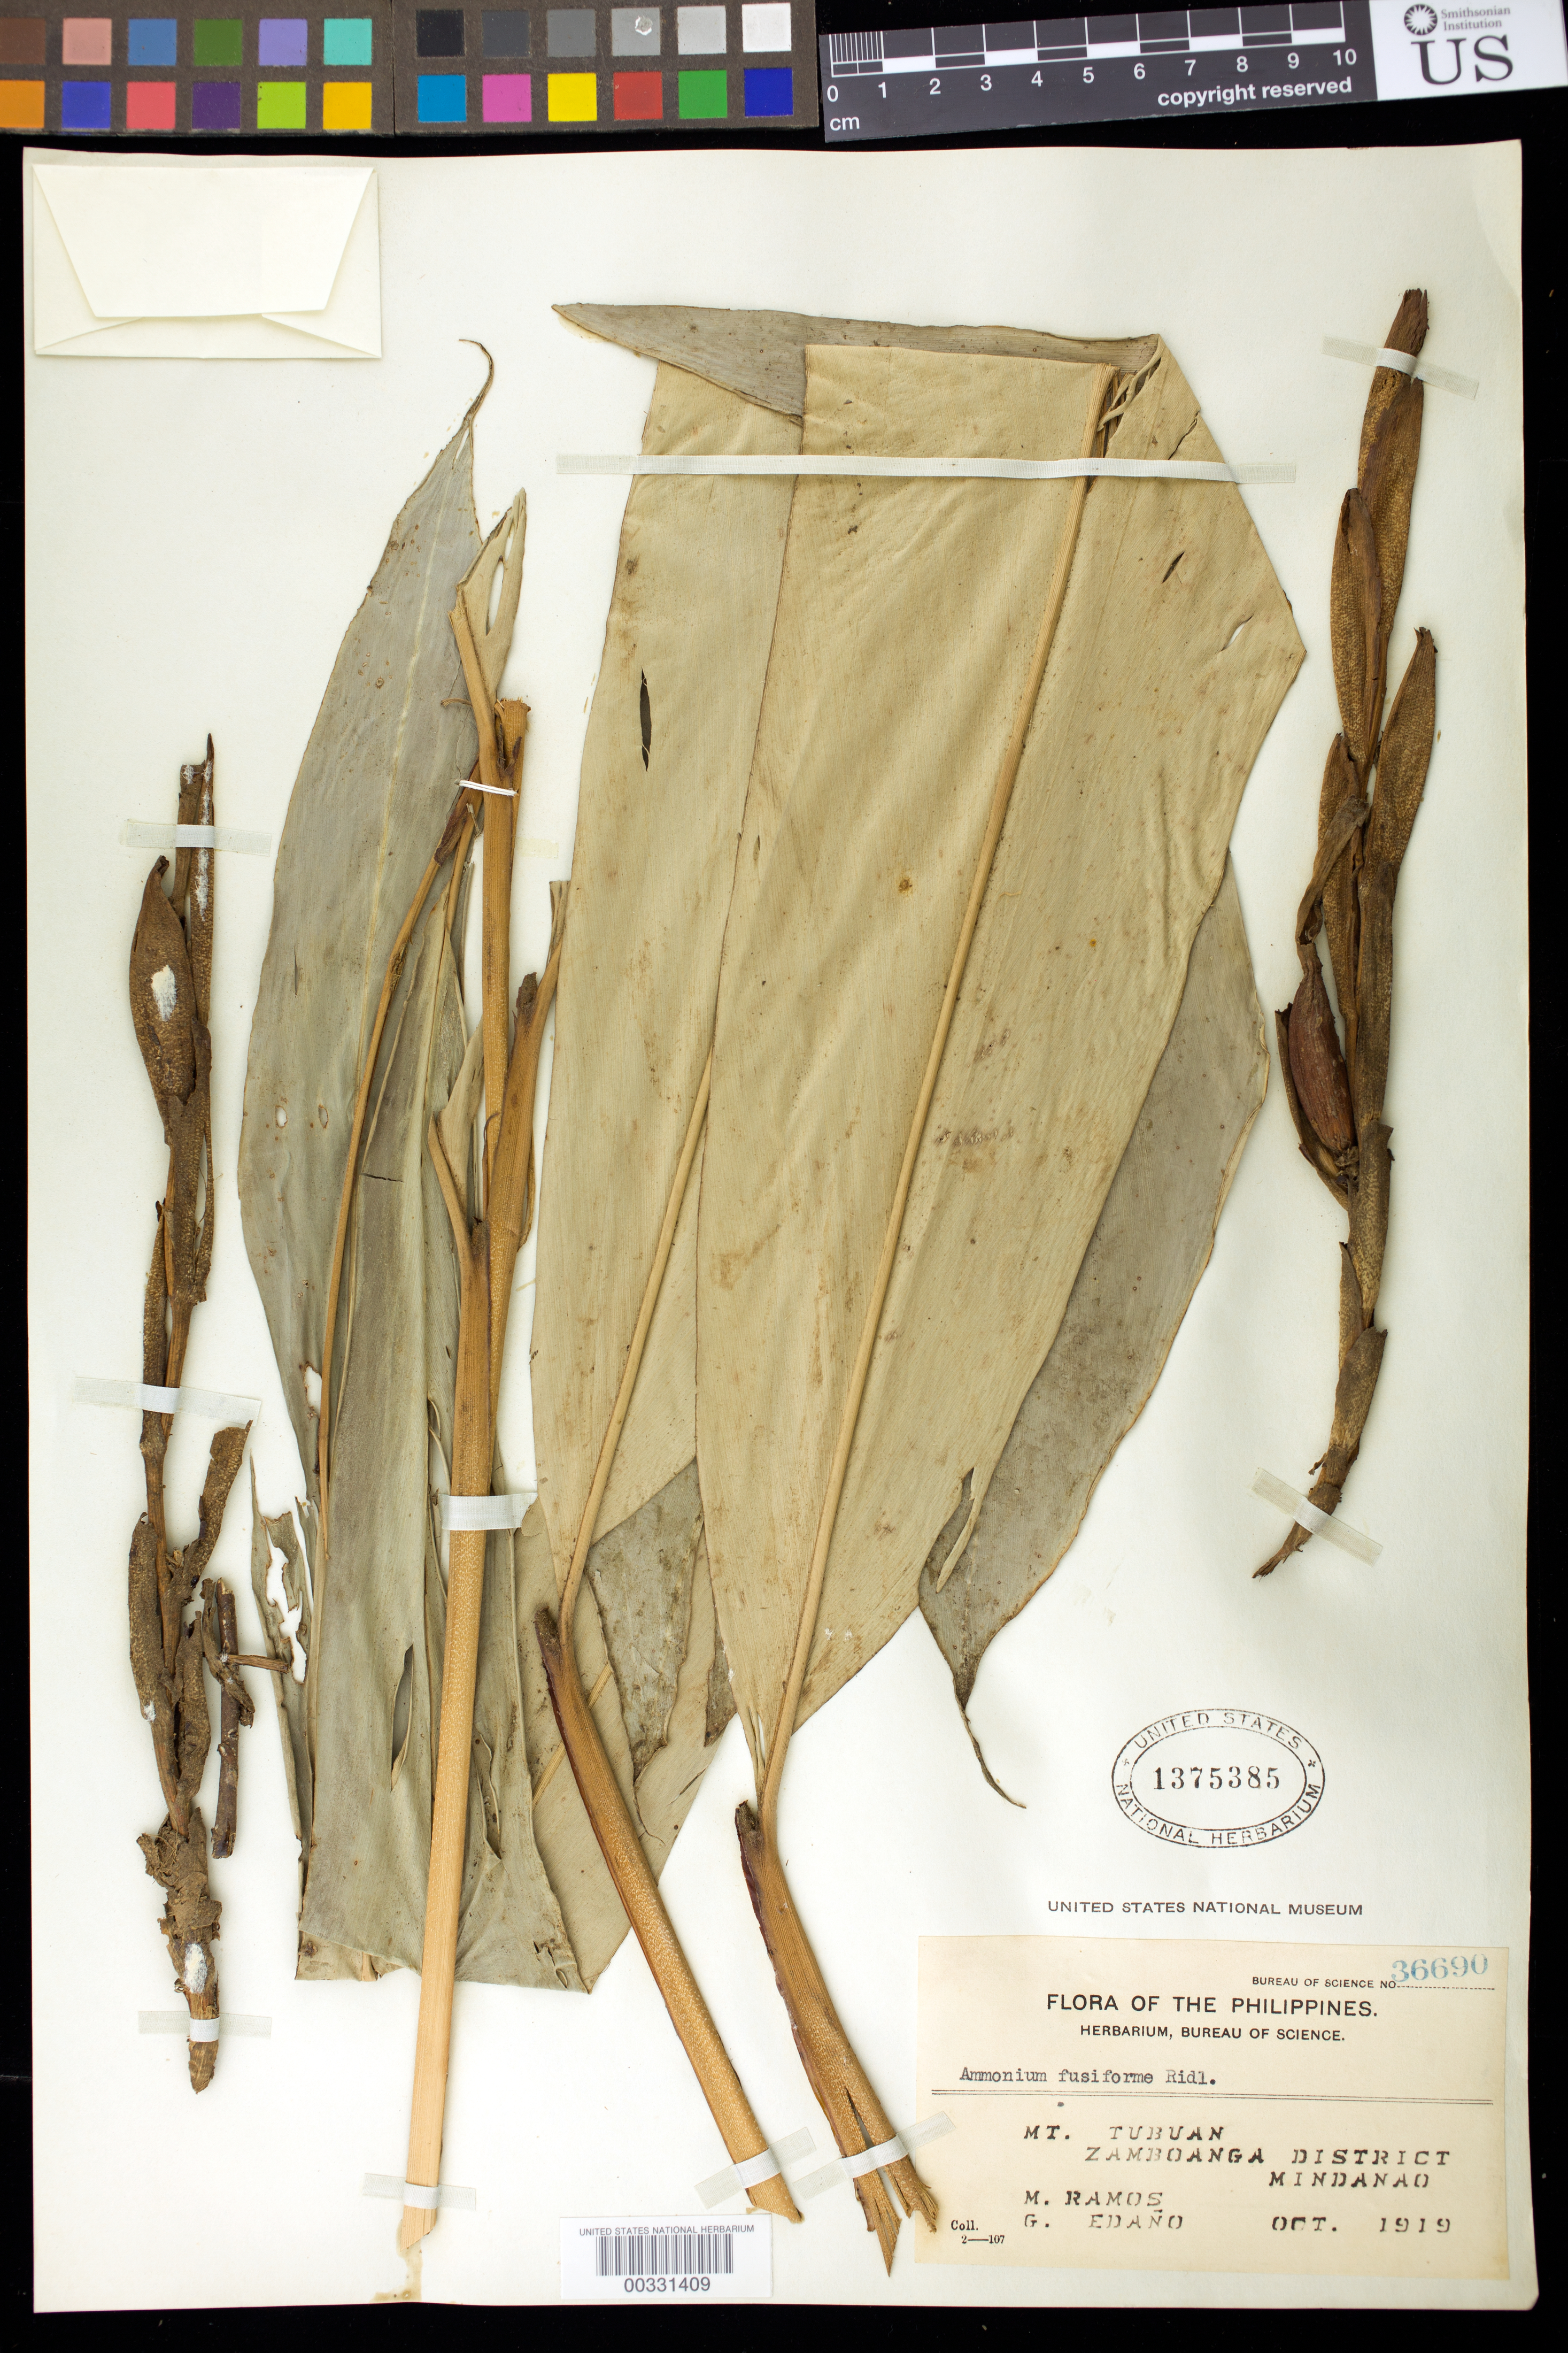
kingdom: Plantae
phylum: Tracheophyta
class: Liliopsida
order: Zingiberales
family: Zingiberaceae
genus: Geocharis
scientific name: Geocharis fusiformis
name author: (Ridl.) R.M. Sm.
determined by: Docot, Rudolph Valentino A.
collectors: M. Ramos & G. E. Edaño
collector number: Bur. Sci. 36690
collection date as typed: Oct 1919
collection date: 1919-10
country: Philippines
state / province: Muslim Mindanao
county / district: Maguindanao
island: Mindanao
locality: Mt tubuan, zamboanga dist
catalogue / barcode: US 1375385